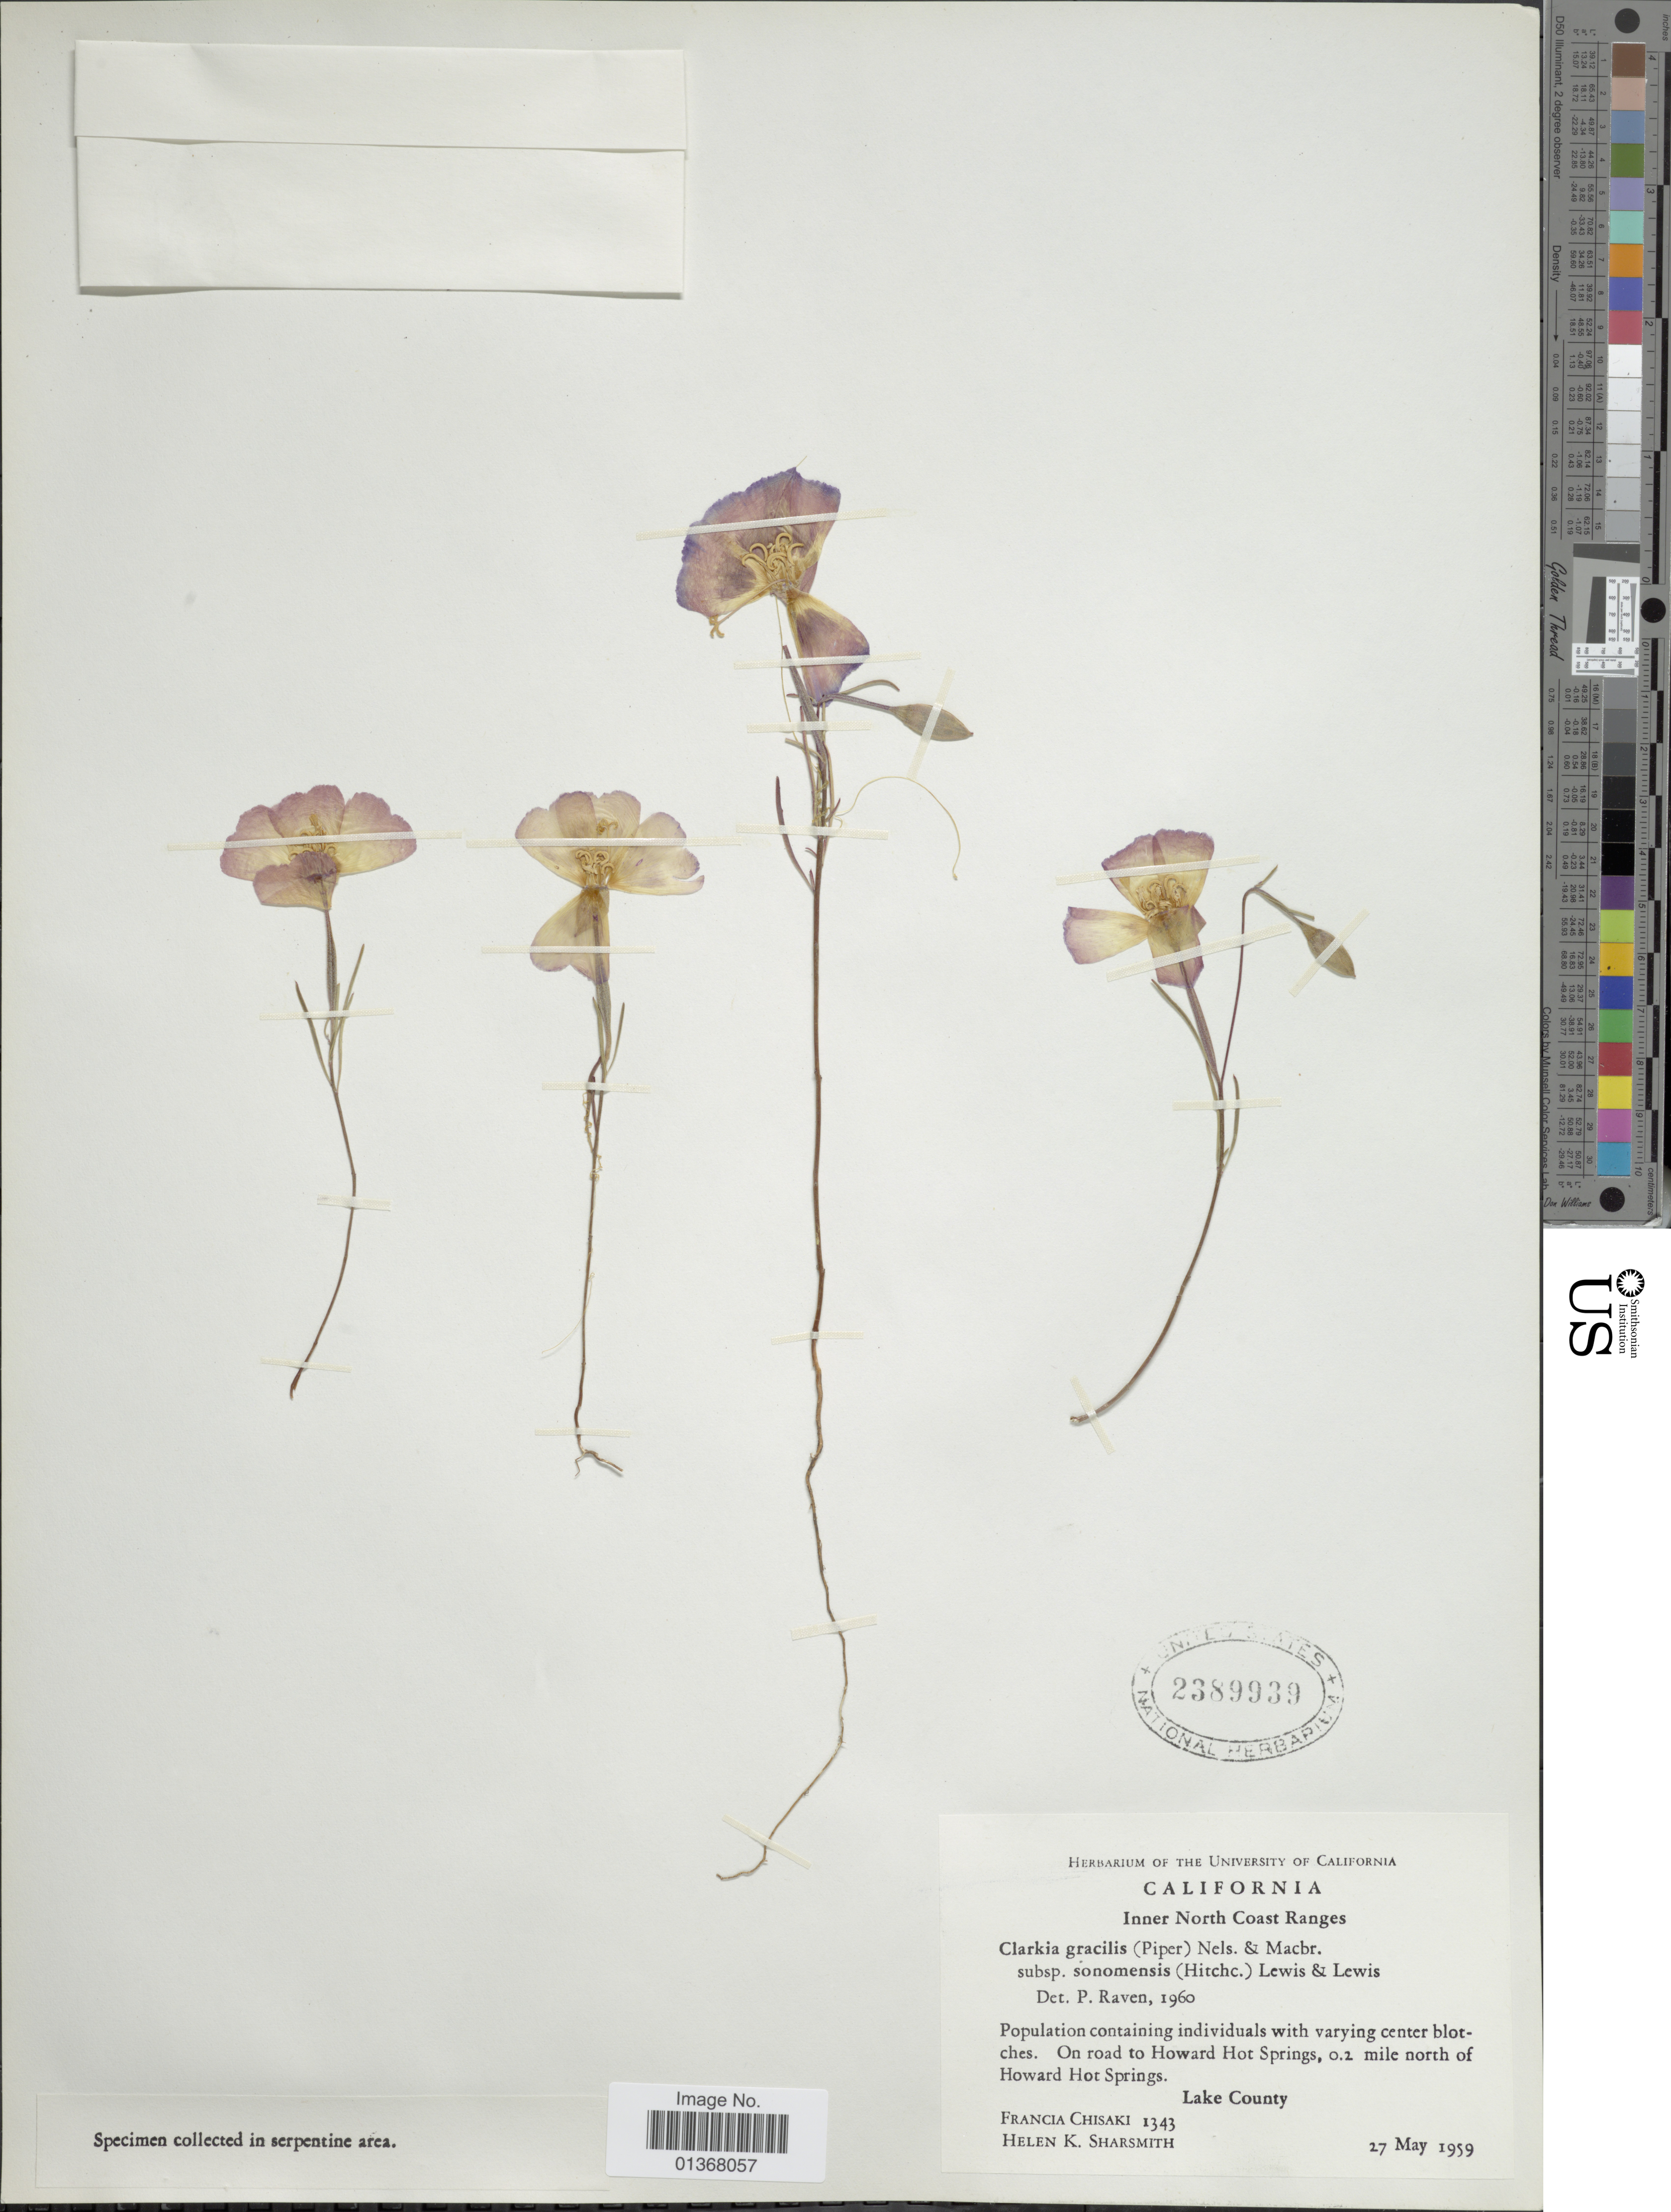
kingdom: Plantae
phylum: Tracheophyta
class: Magnoliopsida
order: Myrtales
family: Onagraceae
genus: Clarkia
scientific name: Clarkia gracilis subsp. sonomensis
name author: (C.L. Hitchc.) F. H. Lewis & M.E. Lewis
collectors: F. Chisaki & H. Sharsmith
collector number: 1343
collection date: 1959-05-27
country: United States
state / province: California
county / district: Lake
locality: Inner North Coast Ranges, On road to Howard Hot Springs, 0.2 mile north of Howard Hot Springs, Lake County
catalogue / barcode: US 2389939